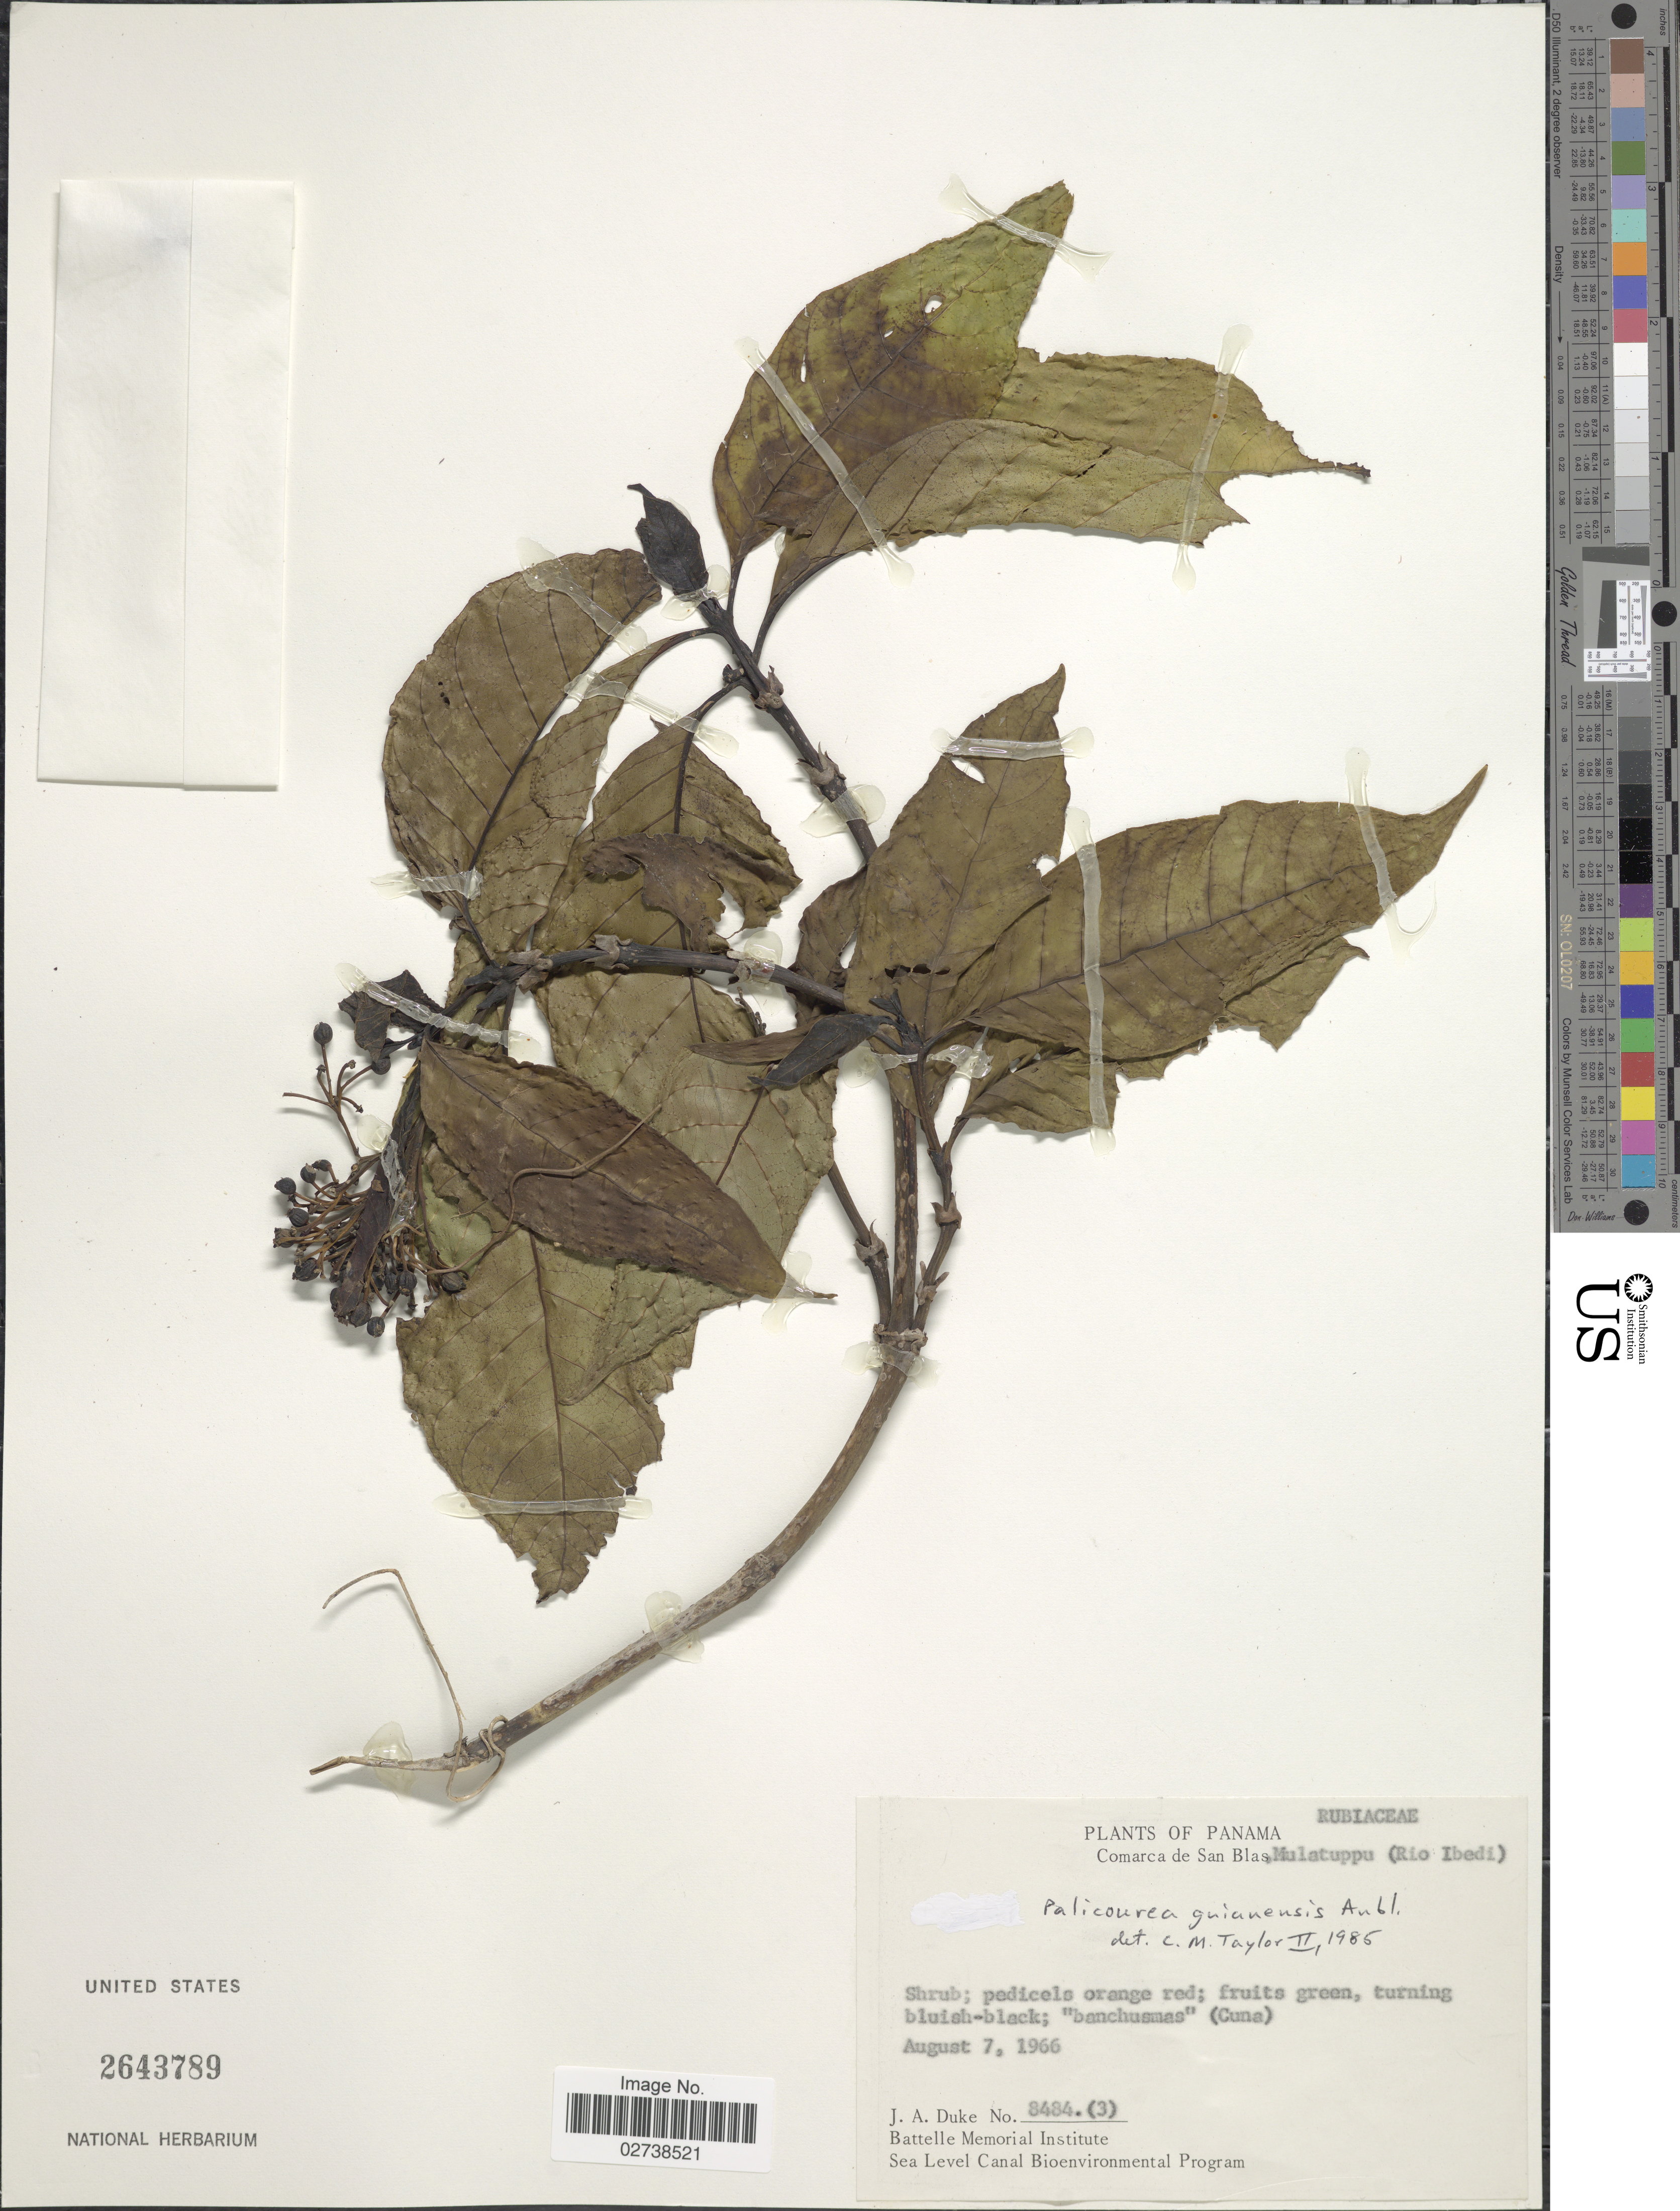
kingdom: Plantae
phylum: Tracheophyta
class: Magnoliopsida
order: Gentianales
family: Rubiaceae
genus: Palicourea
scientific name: Palicourea guianensis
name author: Aubl.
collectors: J. A. Duke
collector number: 8484 (3)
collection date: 1966-08-07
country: Panama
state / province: Kuna Yala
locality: San Blas, Mulatuppu (Rio Ibedi)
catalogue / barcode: US 2643789